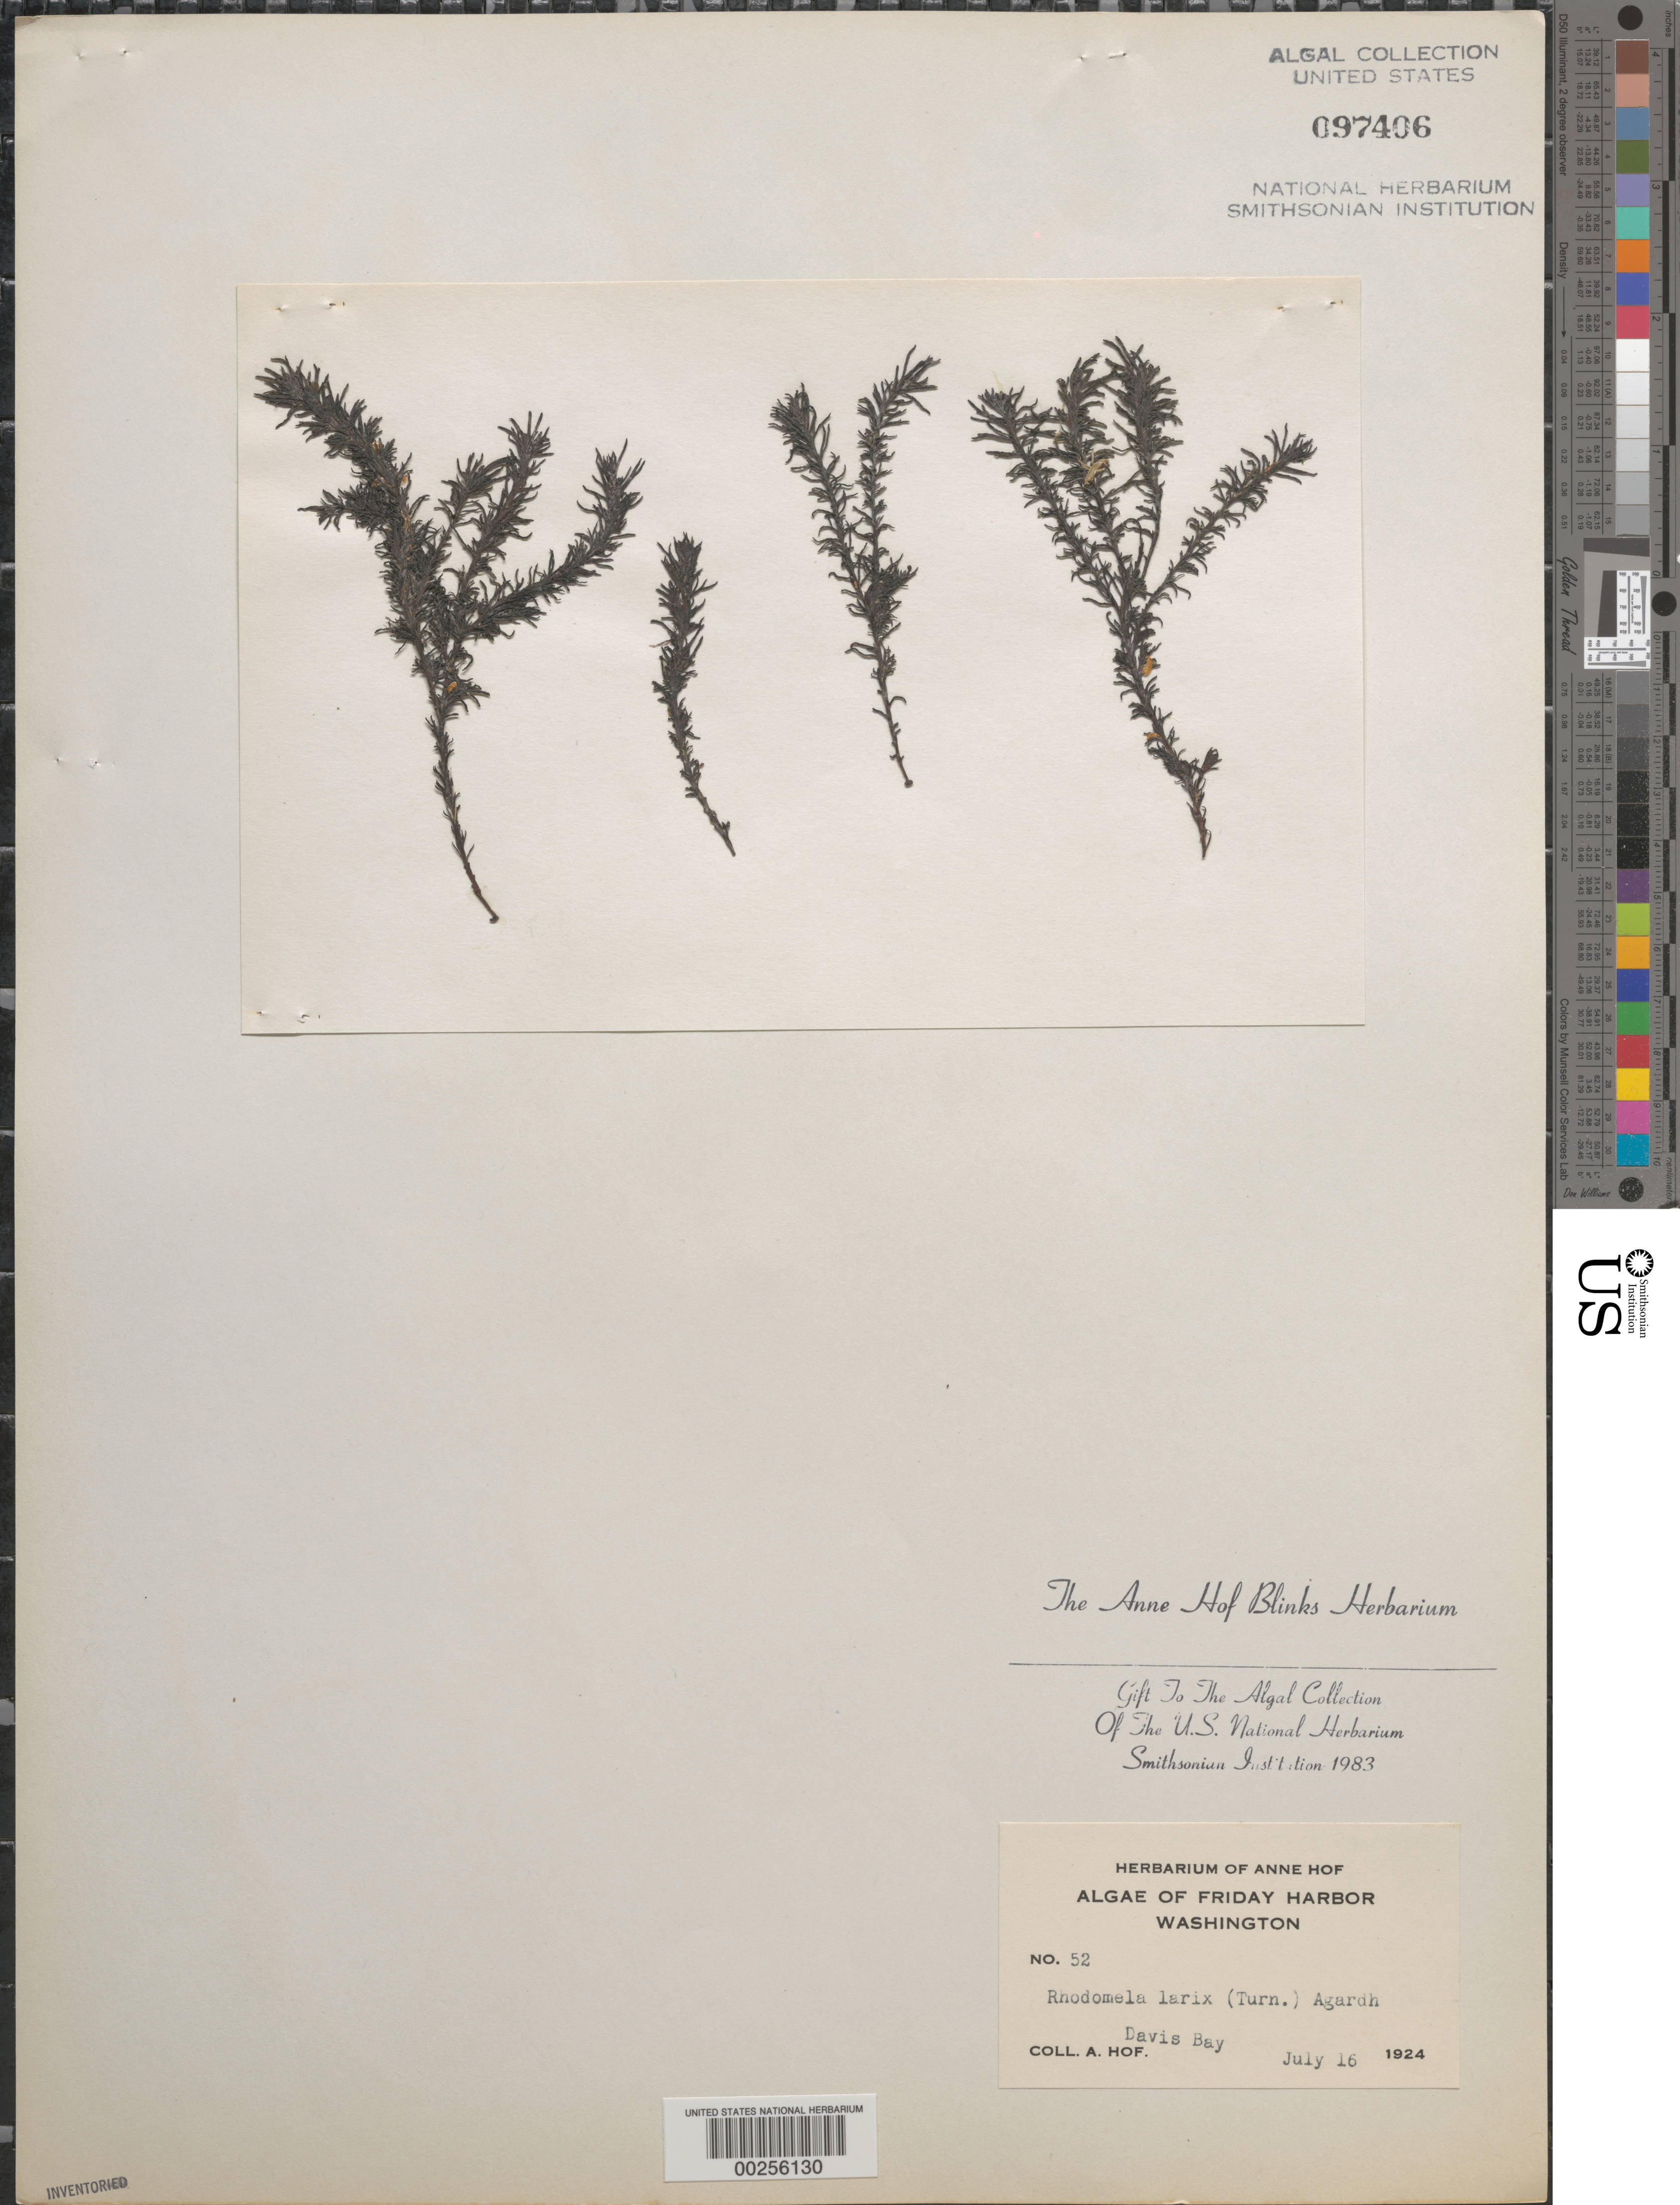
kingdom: Plantae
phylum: Rhodophyta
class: Florideophyceae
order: Ceramiales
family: Rhodomelaceae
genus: Neorhodomela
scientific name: Neorhodomela larix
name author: (Turner) Masuda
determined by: Algae name updating Project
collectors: A. Blinks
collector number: AHB 52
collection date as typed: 16 Jul 1924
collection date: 1924-07-16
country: United States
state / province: Washington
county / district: San Juan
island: San Juan Island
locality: Davis Bay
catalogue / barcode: US 97406